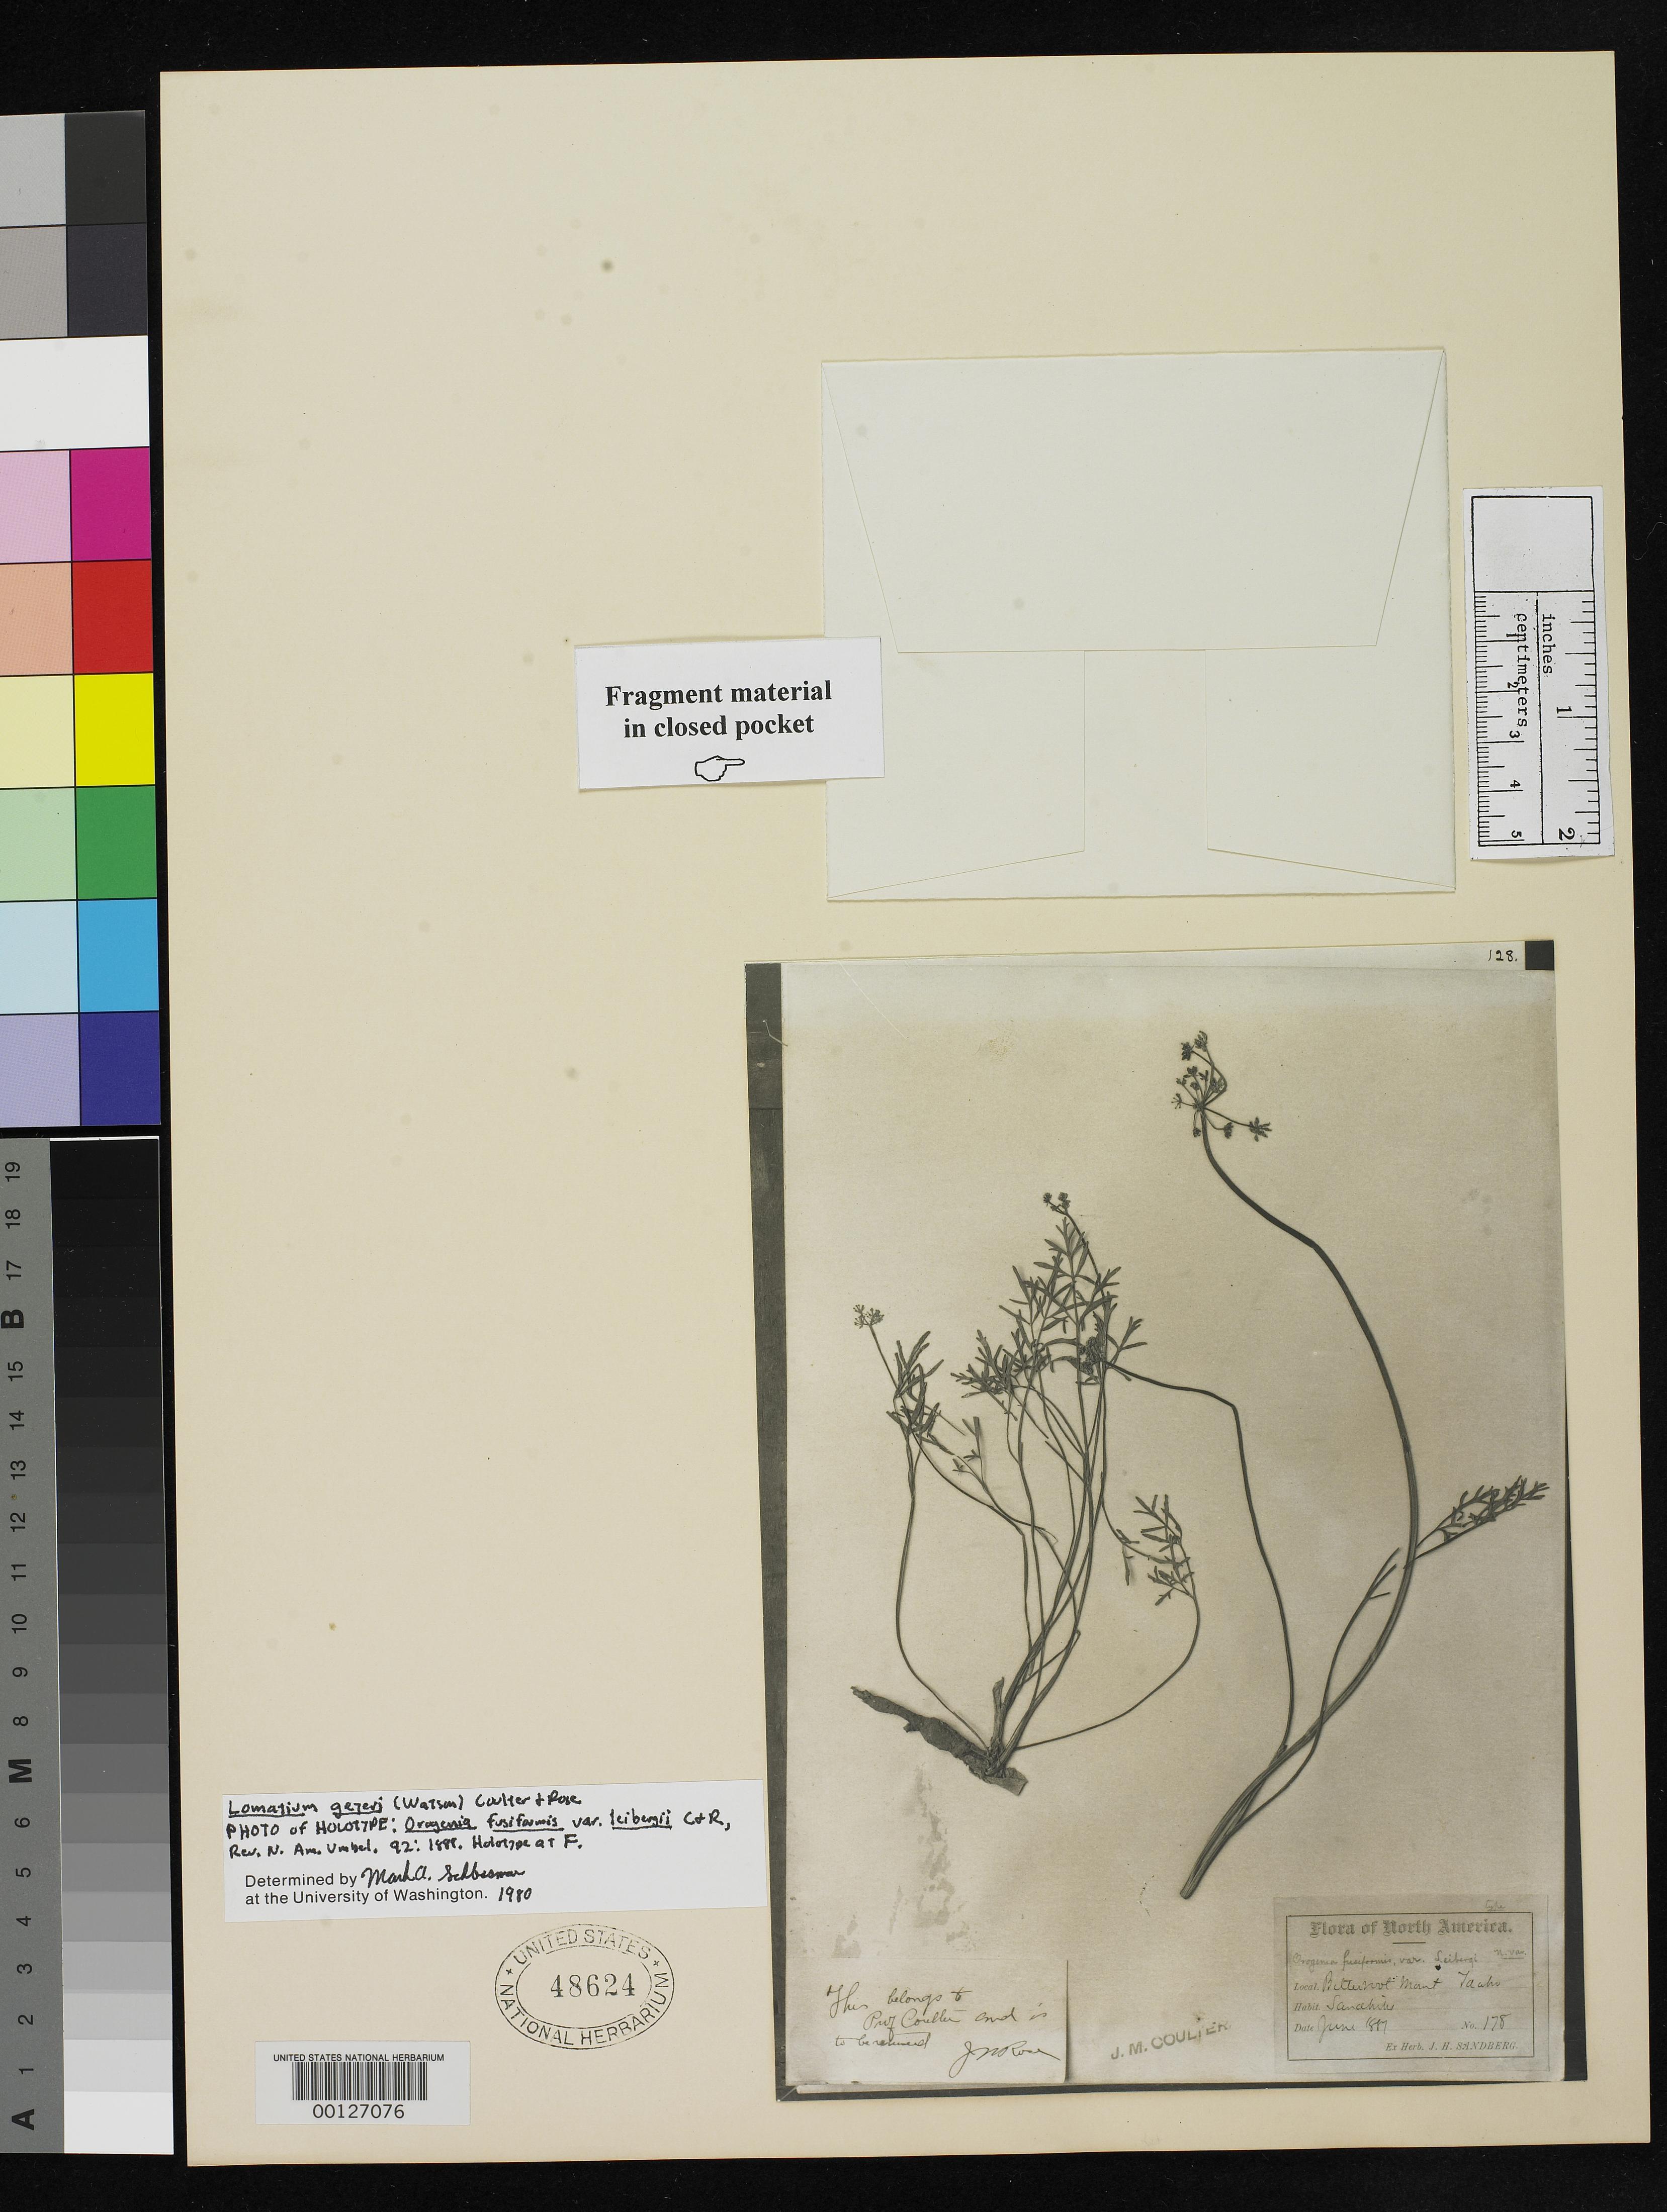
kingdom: Plantae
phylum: Tracheophyta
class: Magnoliopsida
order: Apiales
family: Apiaceae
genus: Orogenia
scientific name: Orogenia fusiformis var. leibergi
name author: J.M. Coult. & Rose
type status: Holotype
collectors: J. Leiberg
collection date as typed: Jun 1887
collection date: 1887-06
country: United States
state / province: Idaho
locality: Bitteroot Mts.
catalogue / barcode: US 48624